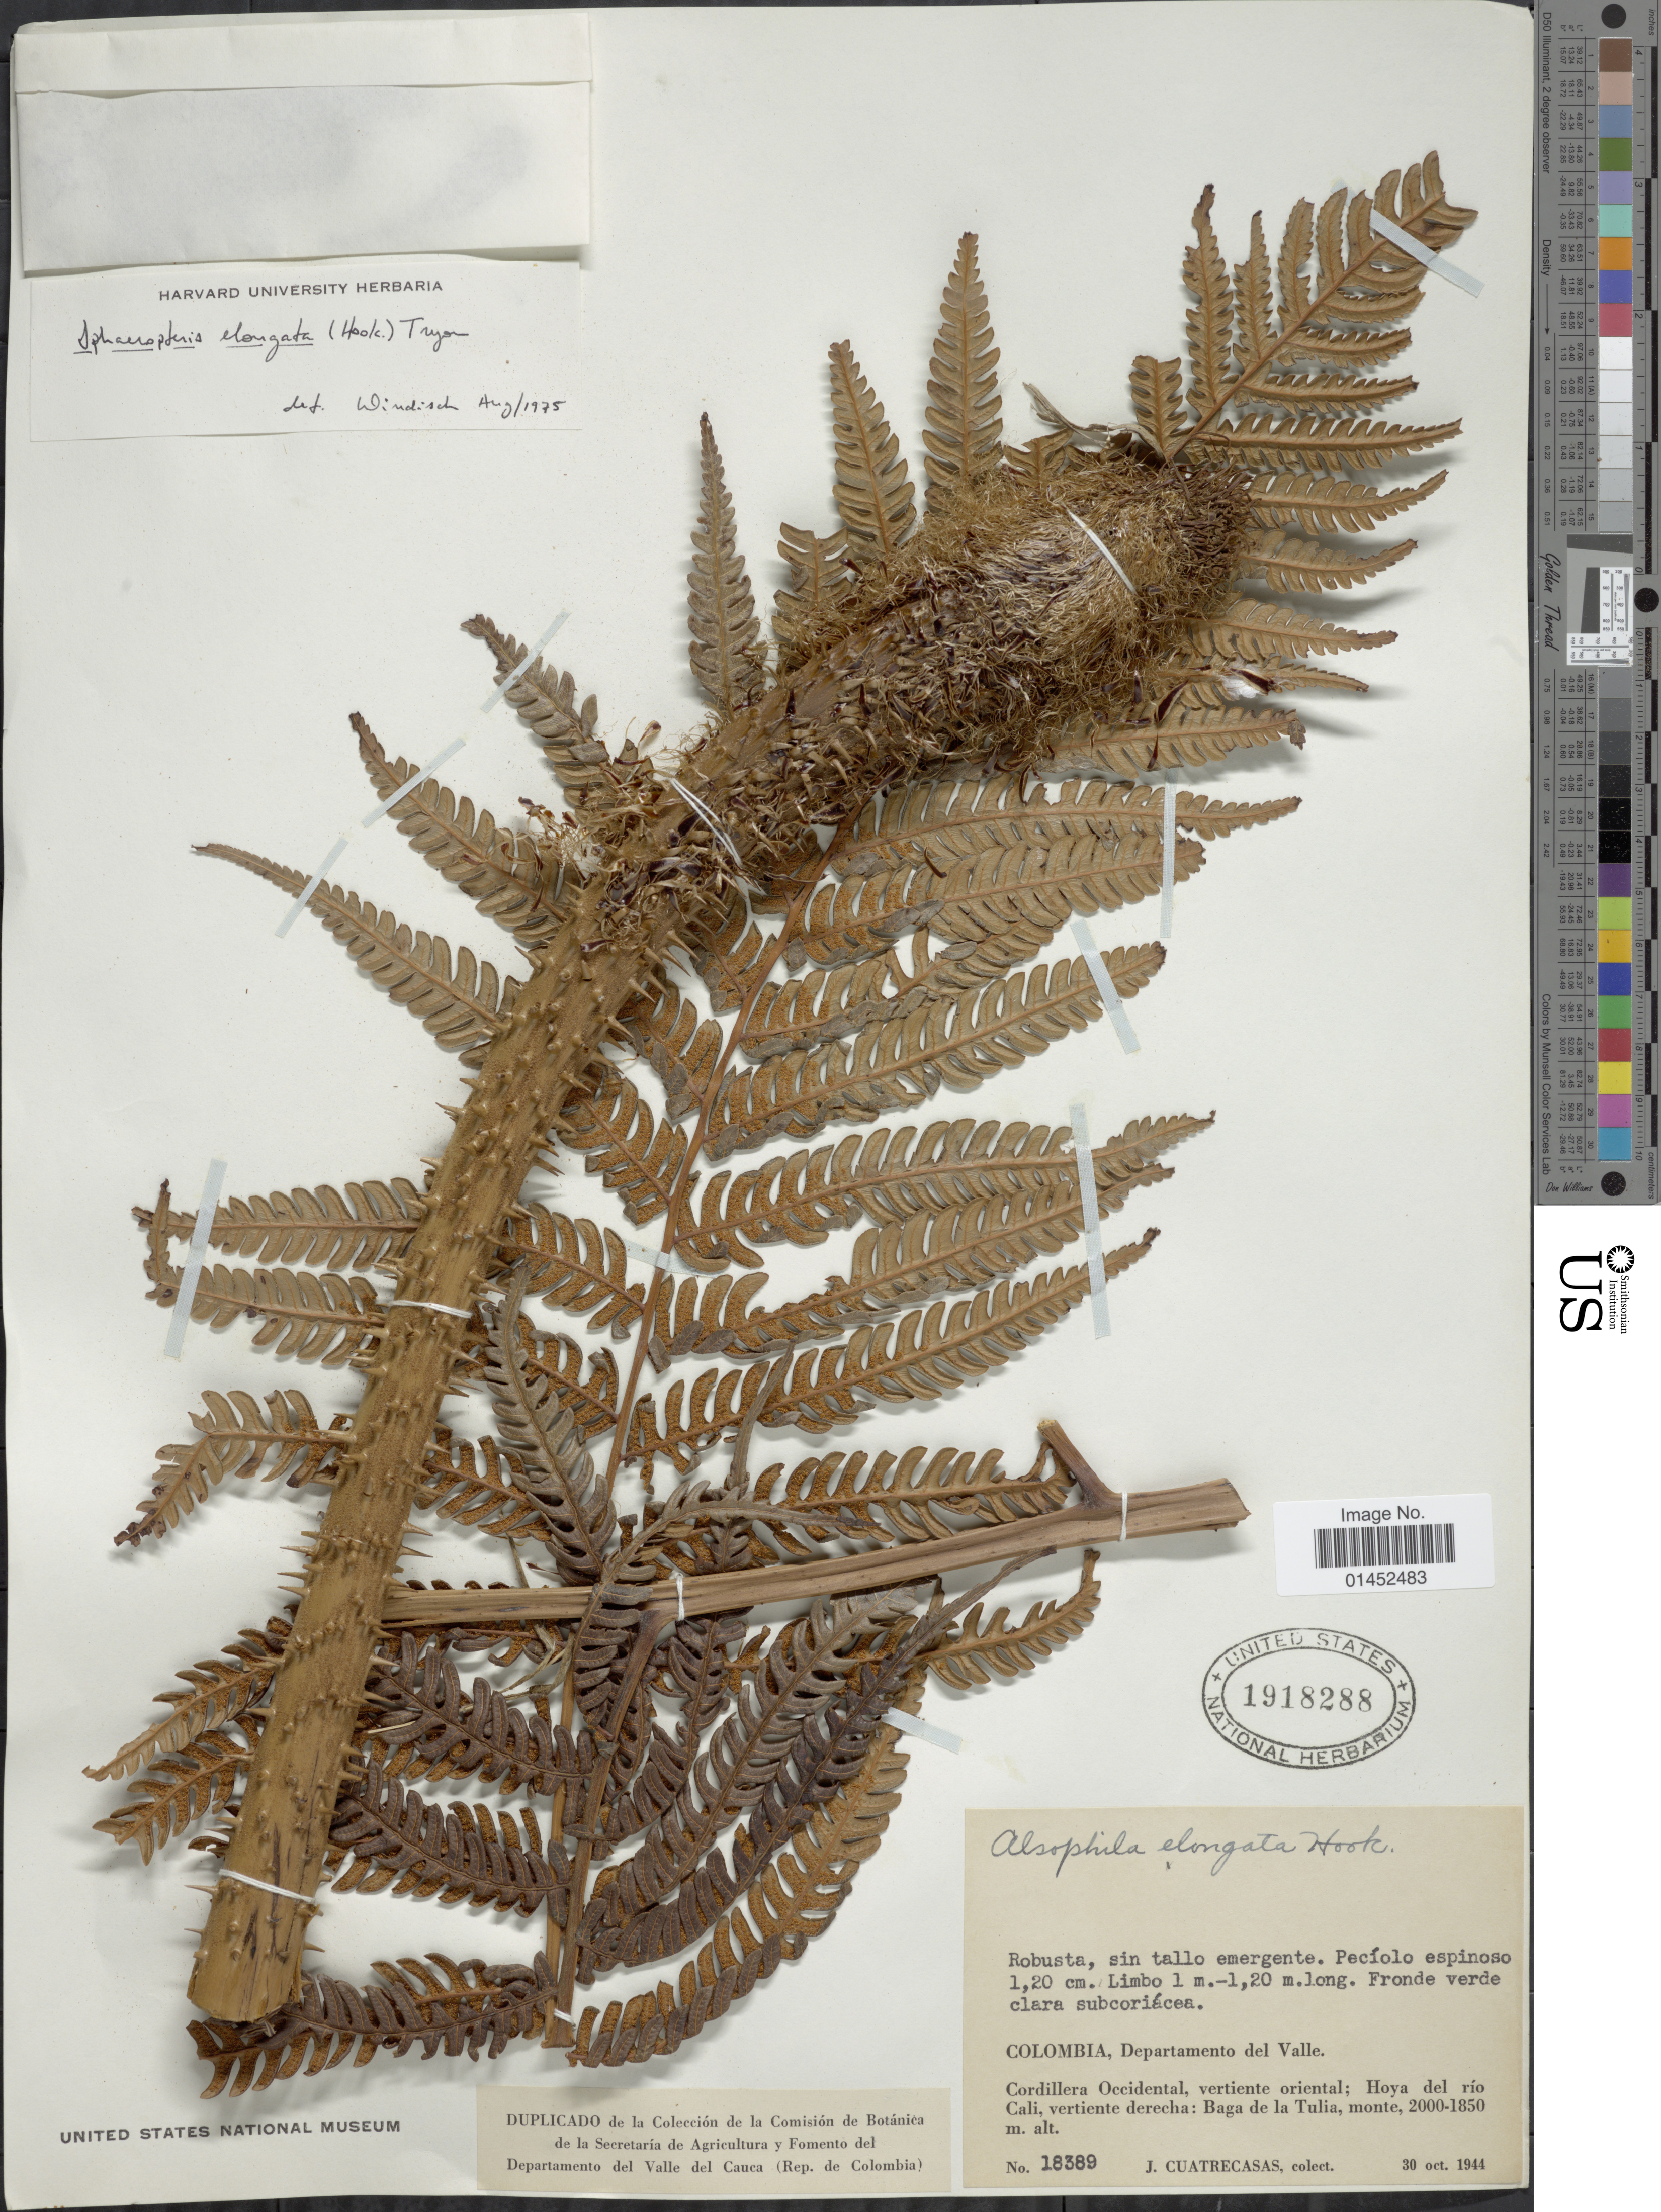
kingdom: Plantae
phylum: Tracheophyta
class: Polypodiopsida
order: Cyatheales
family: Cyatheaceae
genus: Cyathea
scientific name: Cyathea poeppigii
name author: (Hook.) Domin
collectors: J. Cuatrecasas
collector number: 18389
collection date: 1944-10-30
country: Colombia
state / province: Valle del Cauca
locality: Departamento del Valle. Cordillera Occidental, vertiente oriental; Hoya del río Cali, vertiente derecha: Baga de la Tulia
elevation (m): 1850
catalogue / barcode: US 1918288